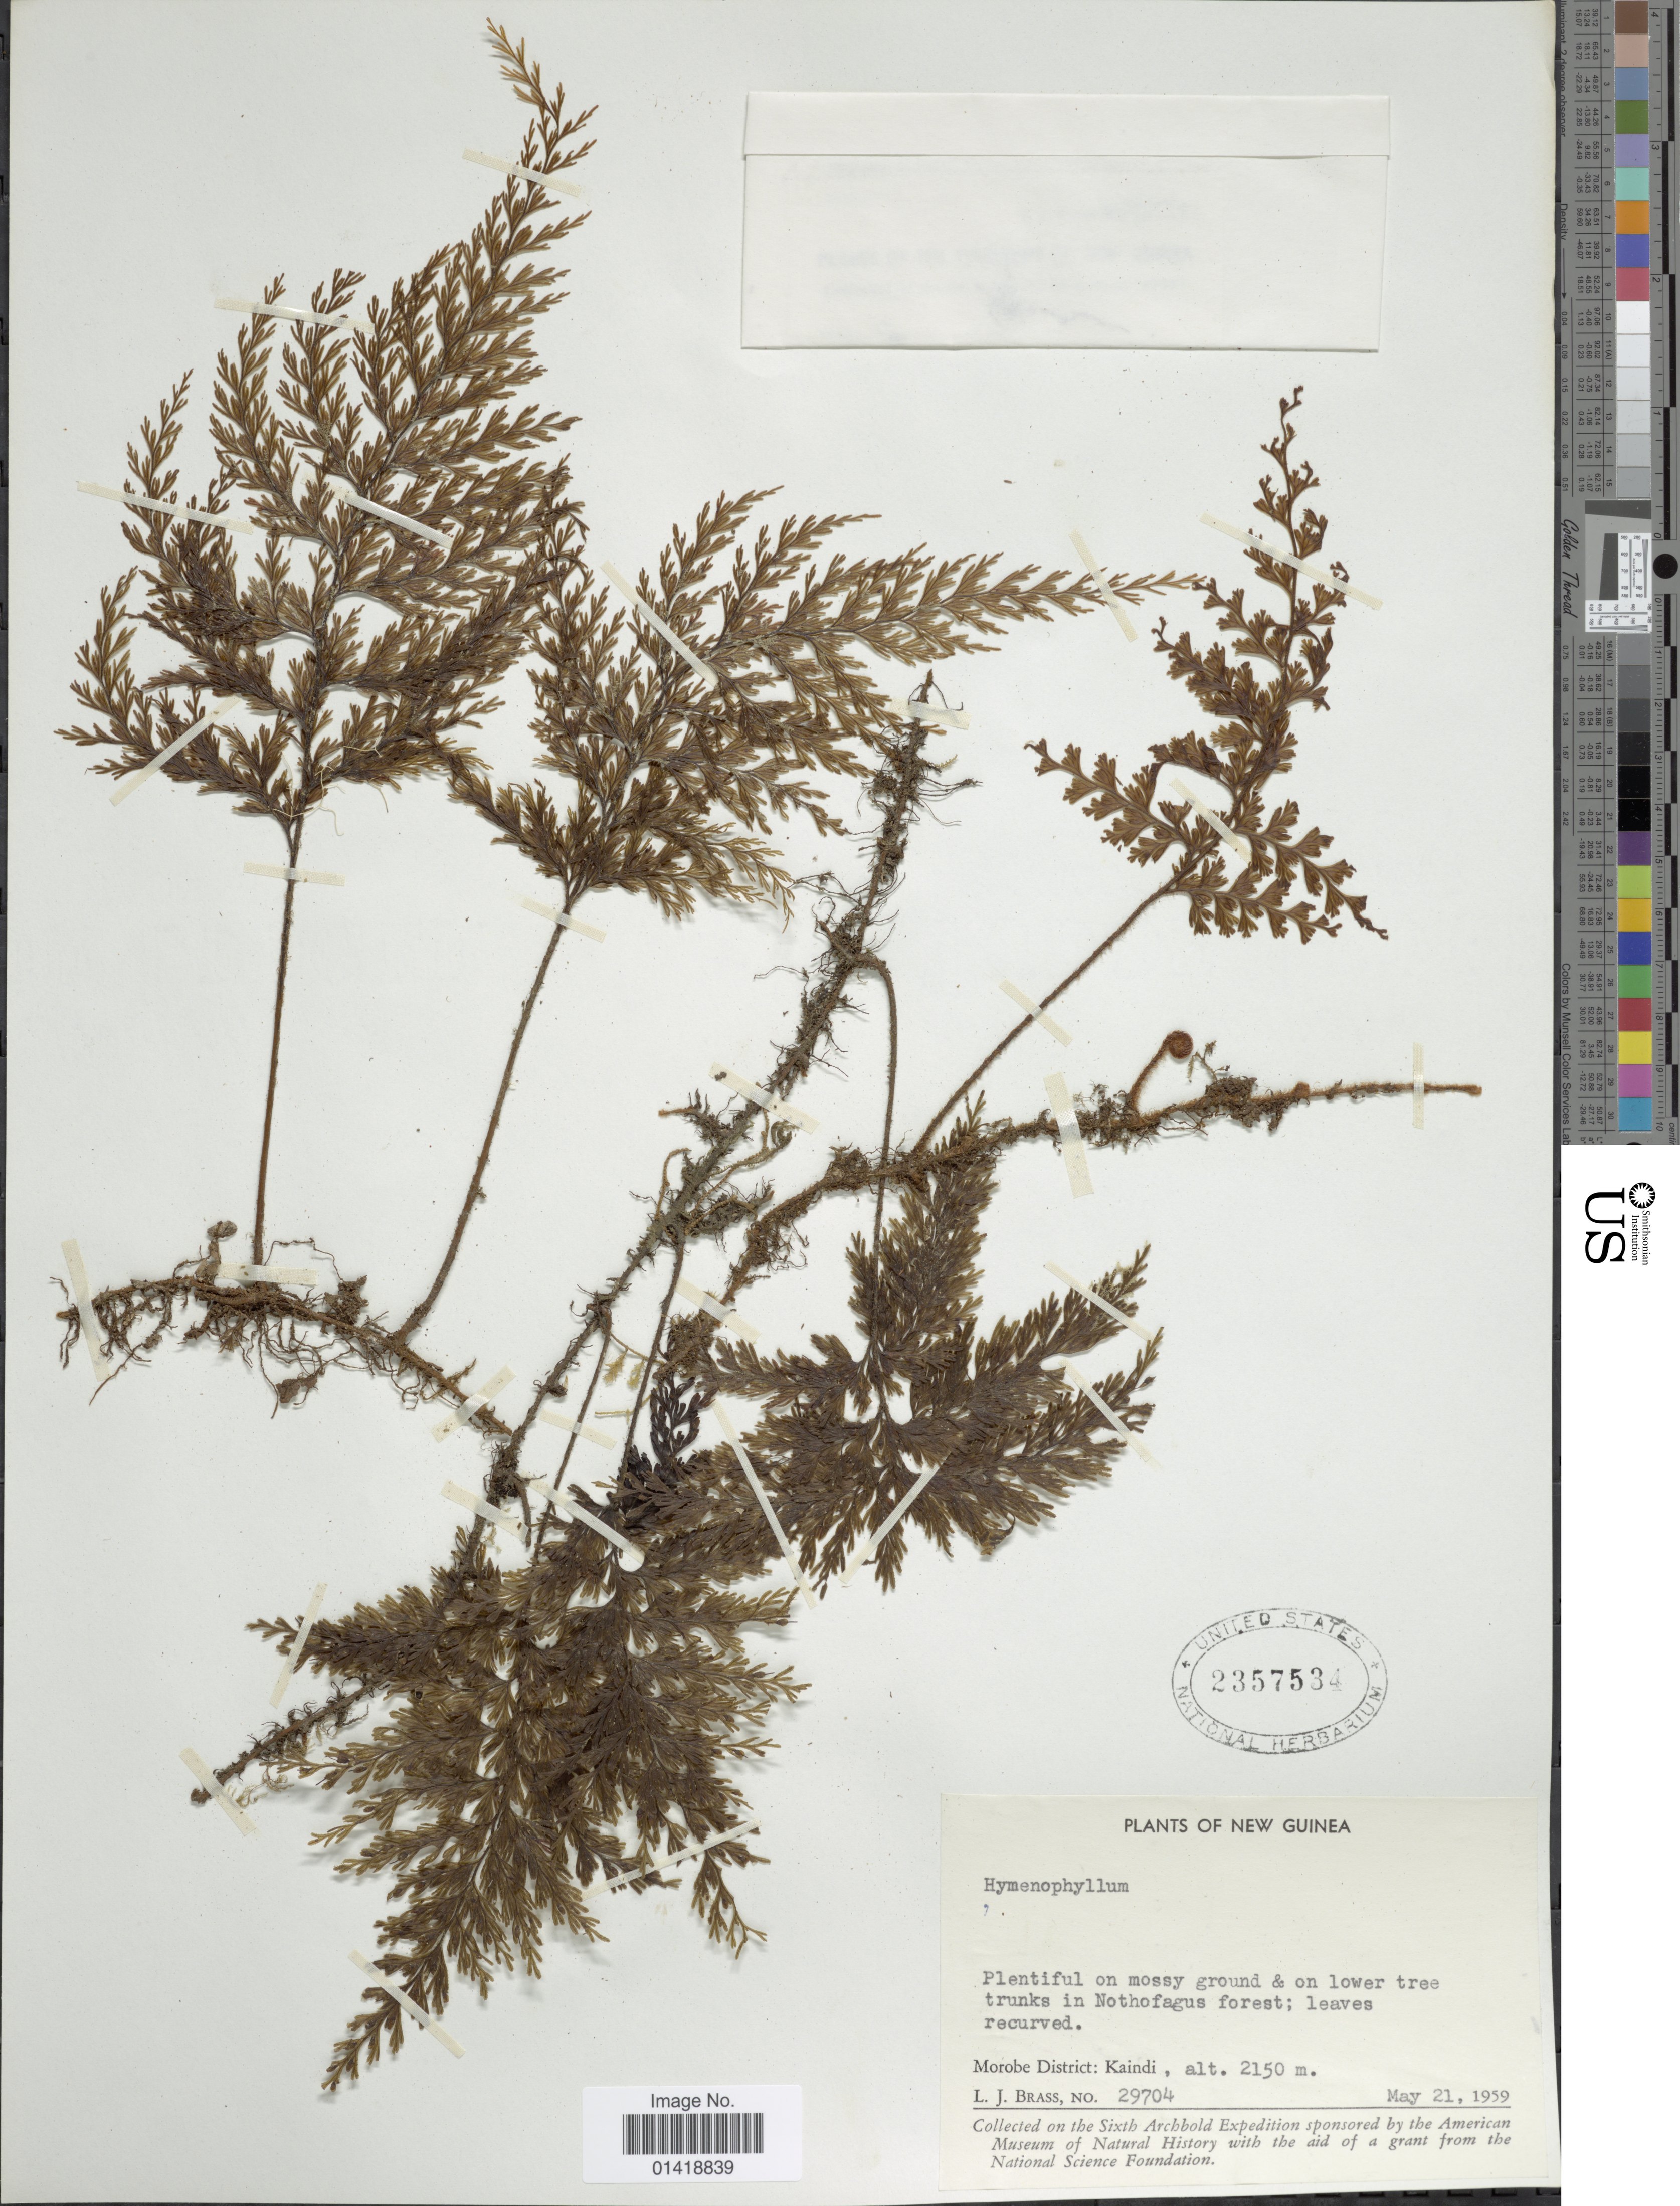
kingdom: Plantae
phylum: Tracheophyta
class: Polypodiopsida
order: Hymenophyllales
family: Hymenophyllaceae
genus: Hymenophyllum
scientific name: Hymenophyllum sp.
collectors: L. J. Brass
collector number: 29704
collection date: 1959-05-21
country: Papua New Guinea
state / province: Morobe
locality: New Guinea. Morobe Distriict: Kaindi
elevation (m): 2150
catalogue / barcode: US 2357534